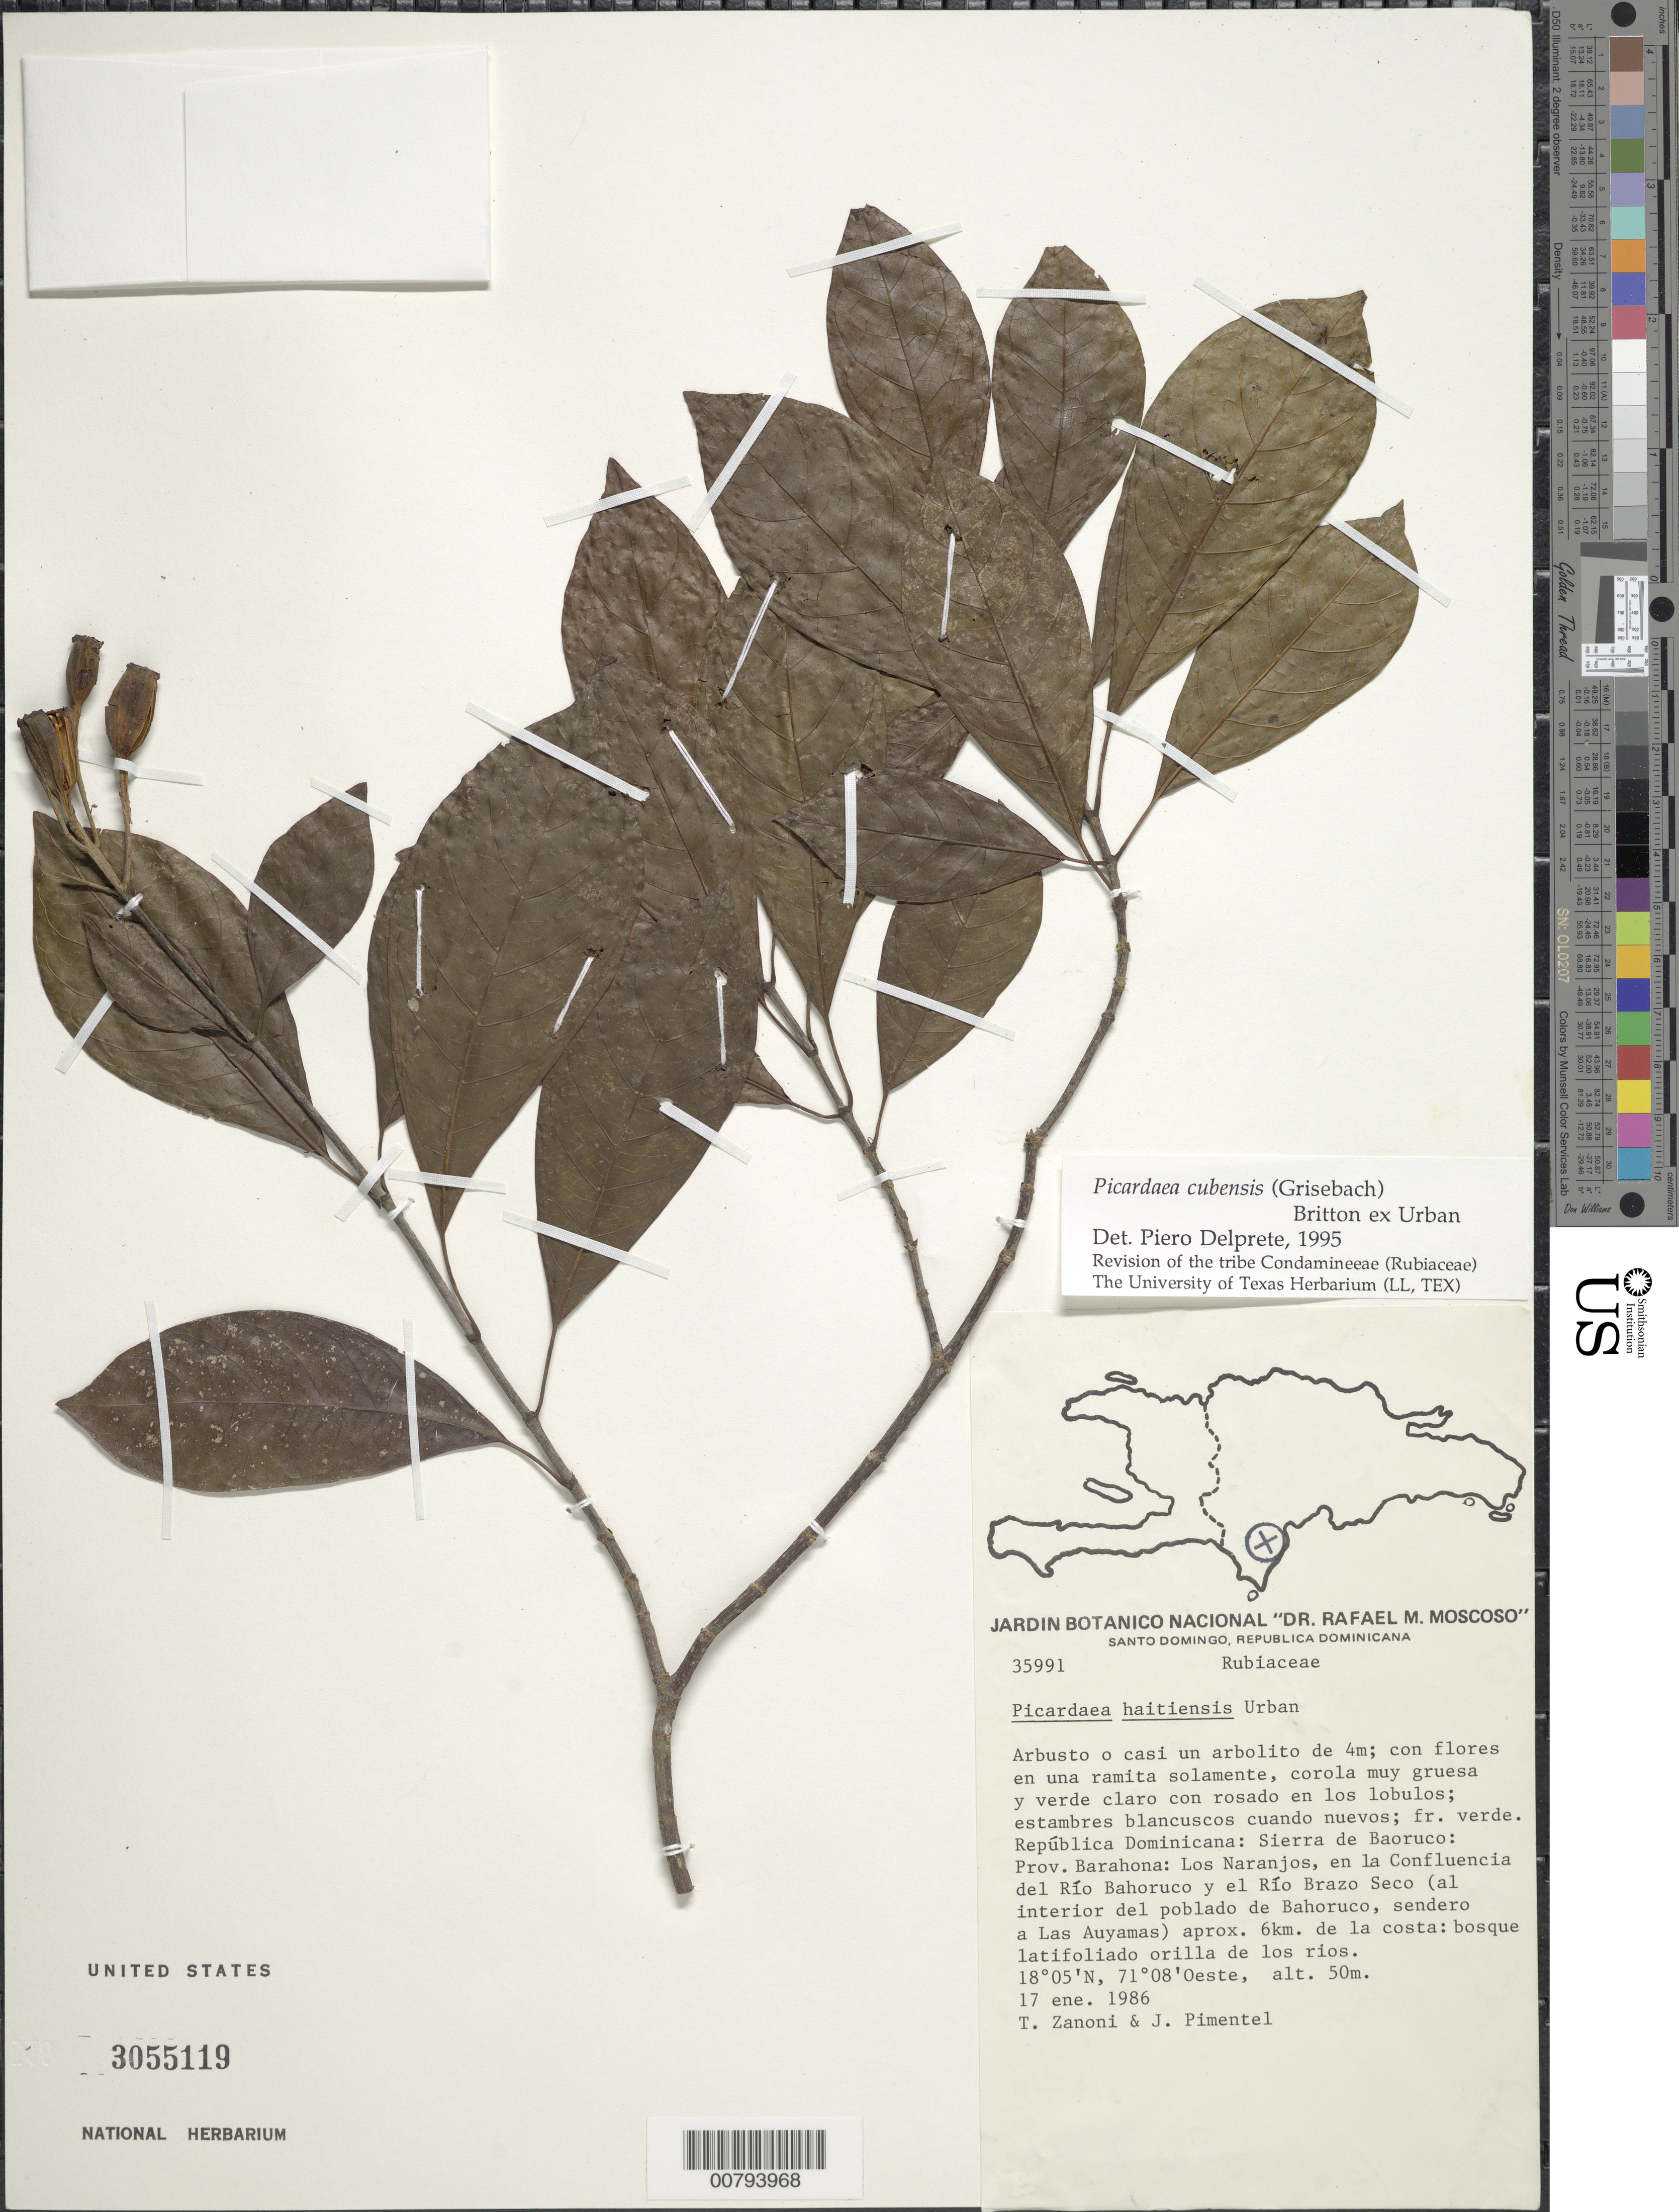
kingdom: Plantae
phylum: Tracheophyta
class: Magnoliopsida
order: Gentianales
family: Rubiaceae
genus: Picardaea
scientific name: Picardaea cubensis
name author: (Griseb.) Britton ex Urb.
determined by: Delprete, P. G., Herb. de Guyane Cay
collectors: T. A. Zanoni & J. Pimentel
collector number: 35991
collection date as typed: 17 Ene 1986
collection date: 1986-01-17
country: Dominican Republic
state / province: Baoruco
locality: Sierra de Baoruco: Los Naranjos, en la Confluencia del Rio Bahoruco y el Rio Brazo Seco (al interior del poblado de Bahoruco, sendero a Las Auyamas) approx. 6 km del la costa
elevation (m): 50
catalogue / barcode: US 3055119